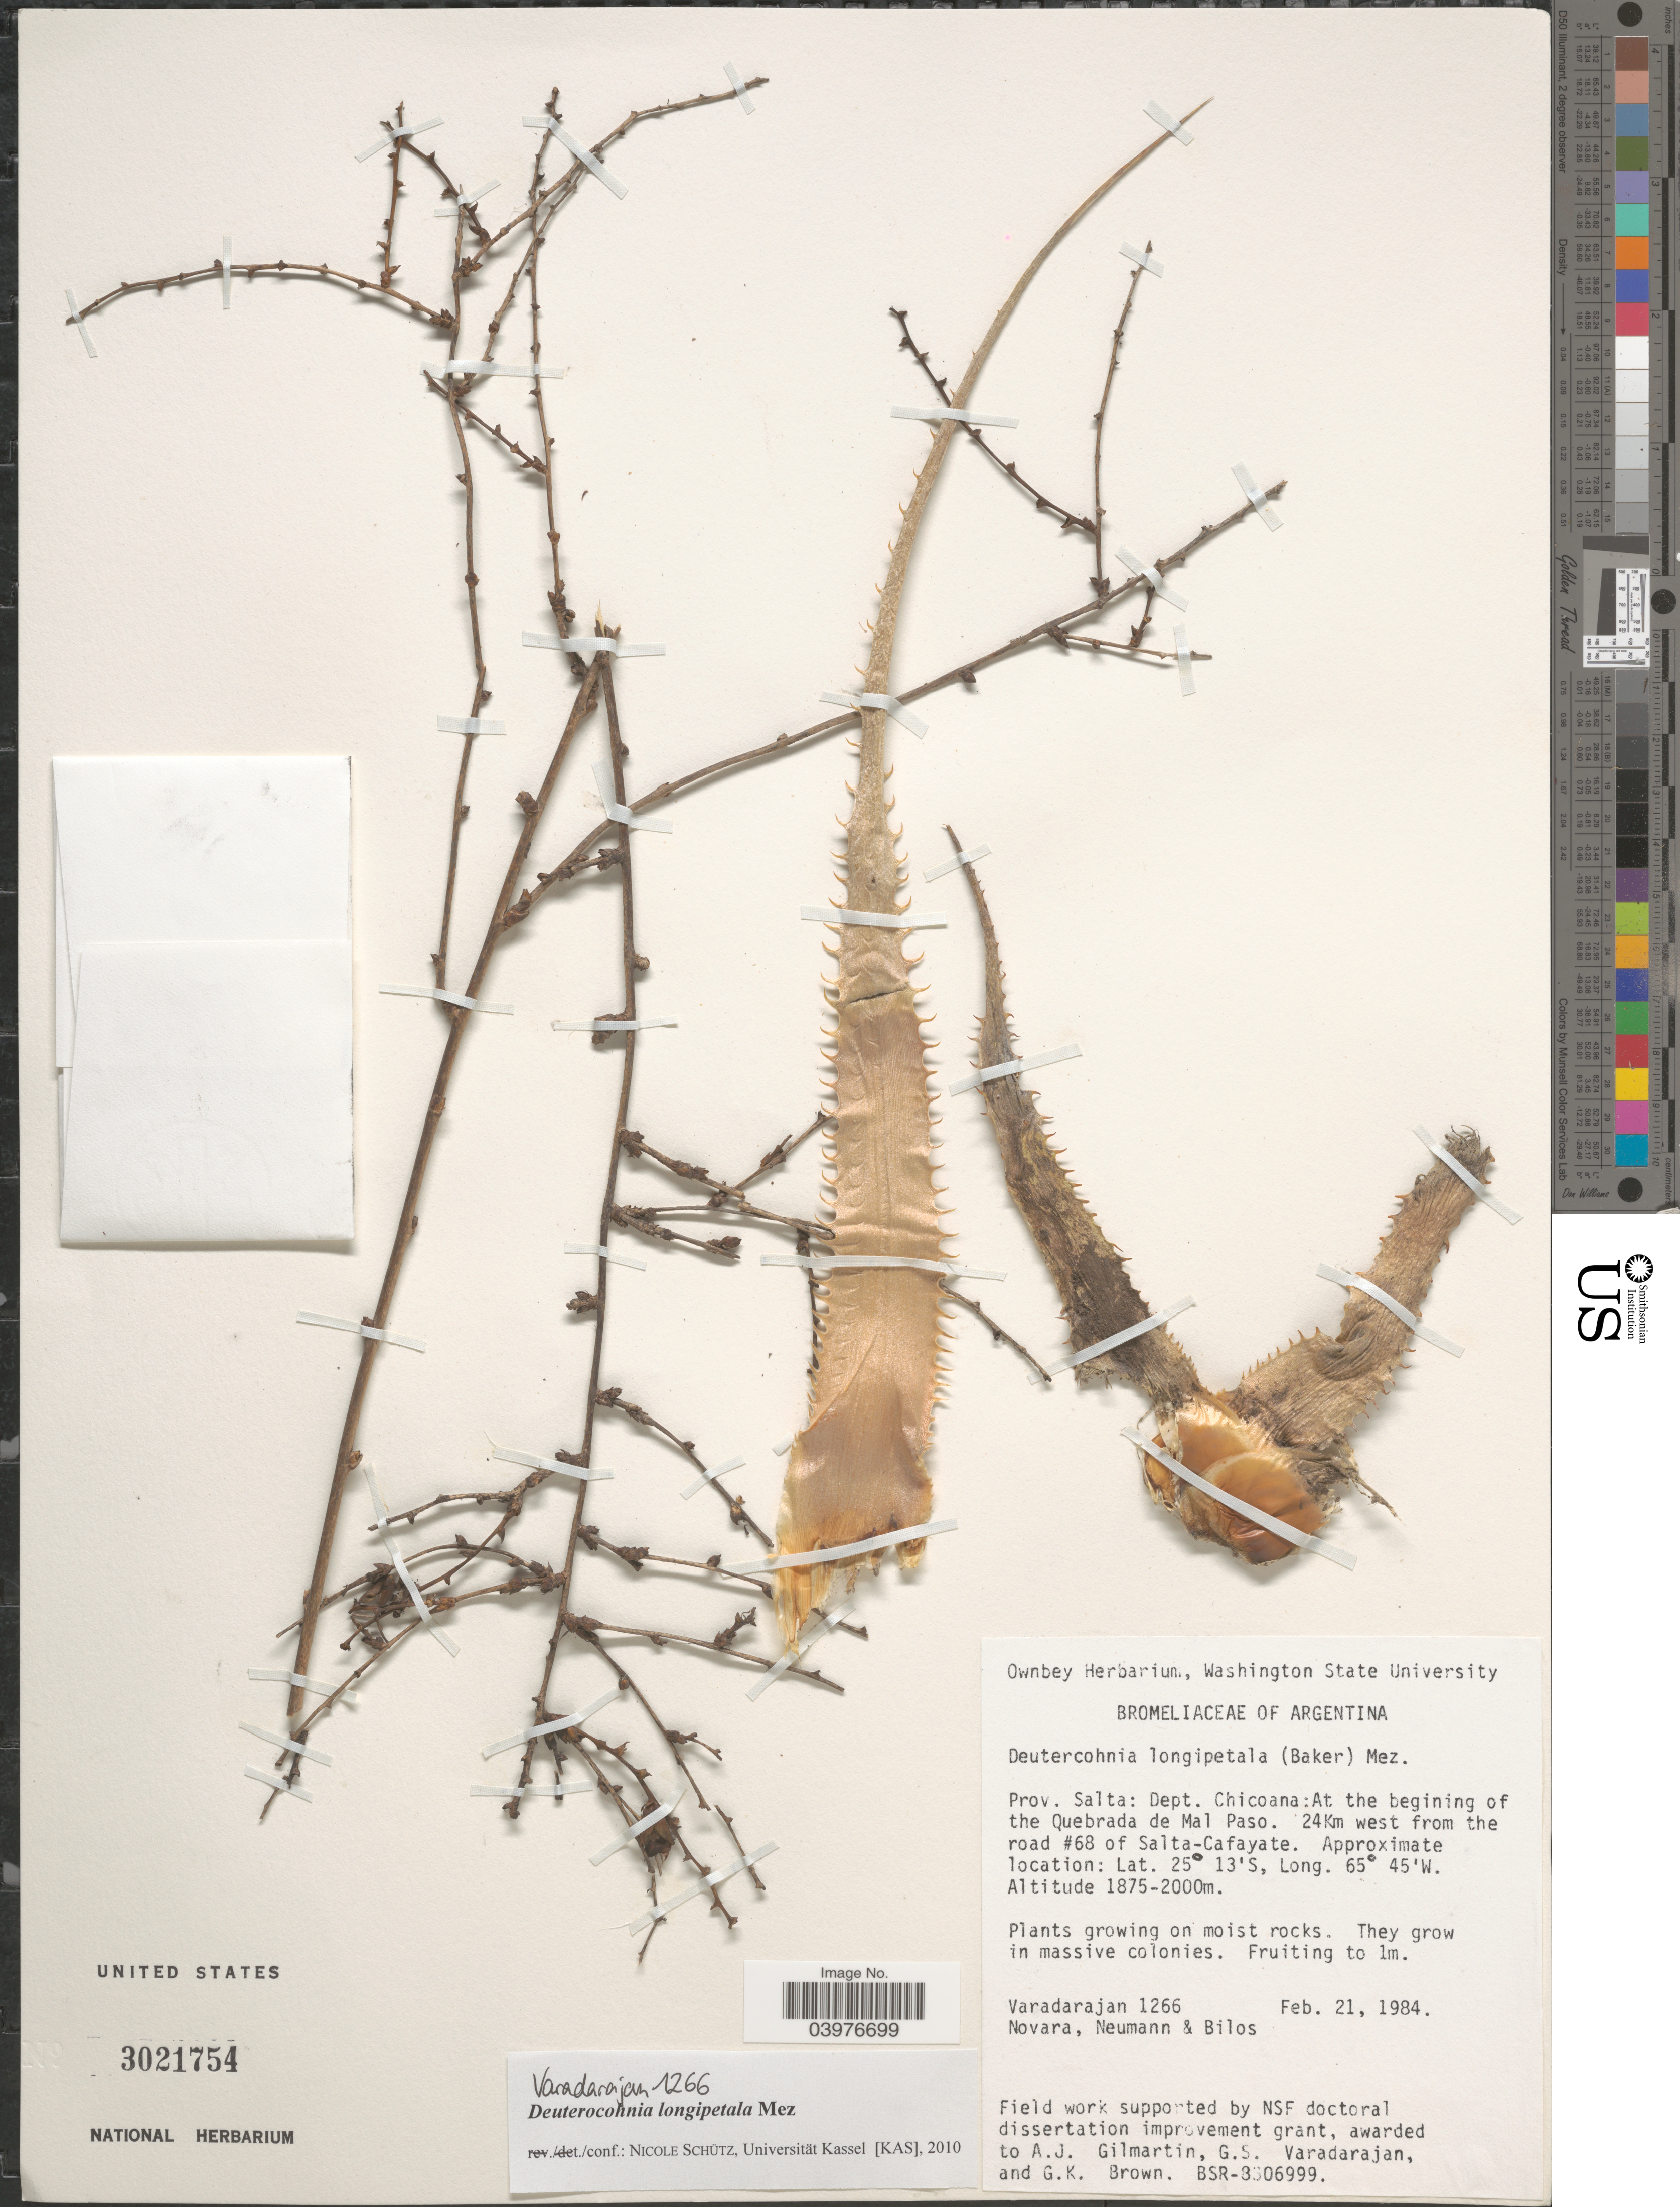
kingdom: Plantae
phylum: Tracheophyta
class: Liliopsida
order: Poales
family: Bromeliaceae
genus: Deuterocohnia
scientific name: Deuterocohnia longipetala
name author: (Baker) Mez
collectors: G. S. Varadarajan, -. Novara, Neumann, -- & -. Bilos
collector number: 1266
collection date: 1984-02-21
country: Argentina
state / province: Salta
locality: Dept. Chicoana: At the beginning of the Quebrada de Mal Paso. 24 km west from the road #68 of Salta-Cafayate.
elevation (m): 1875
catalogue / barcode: US 3021754